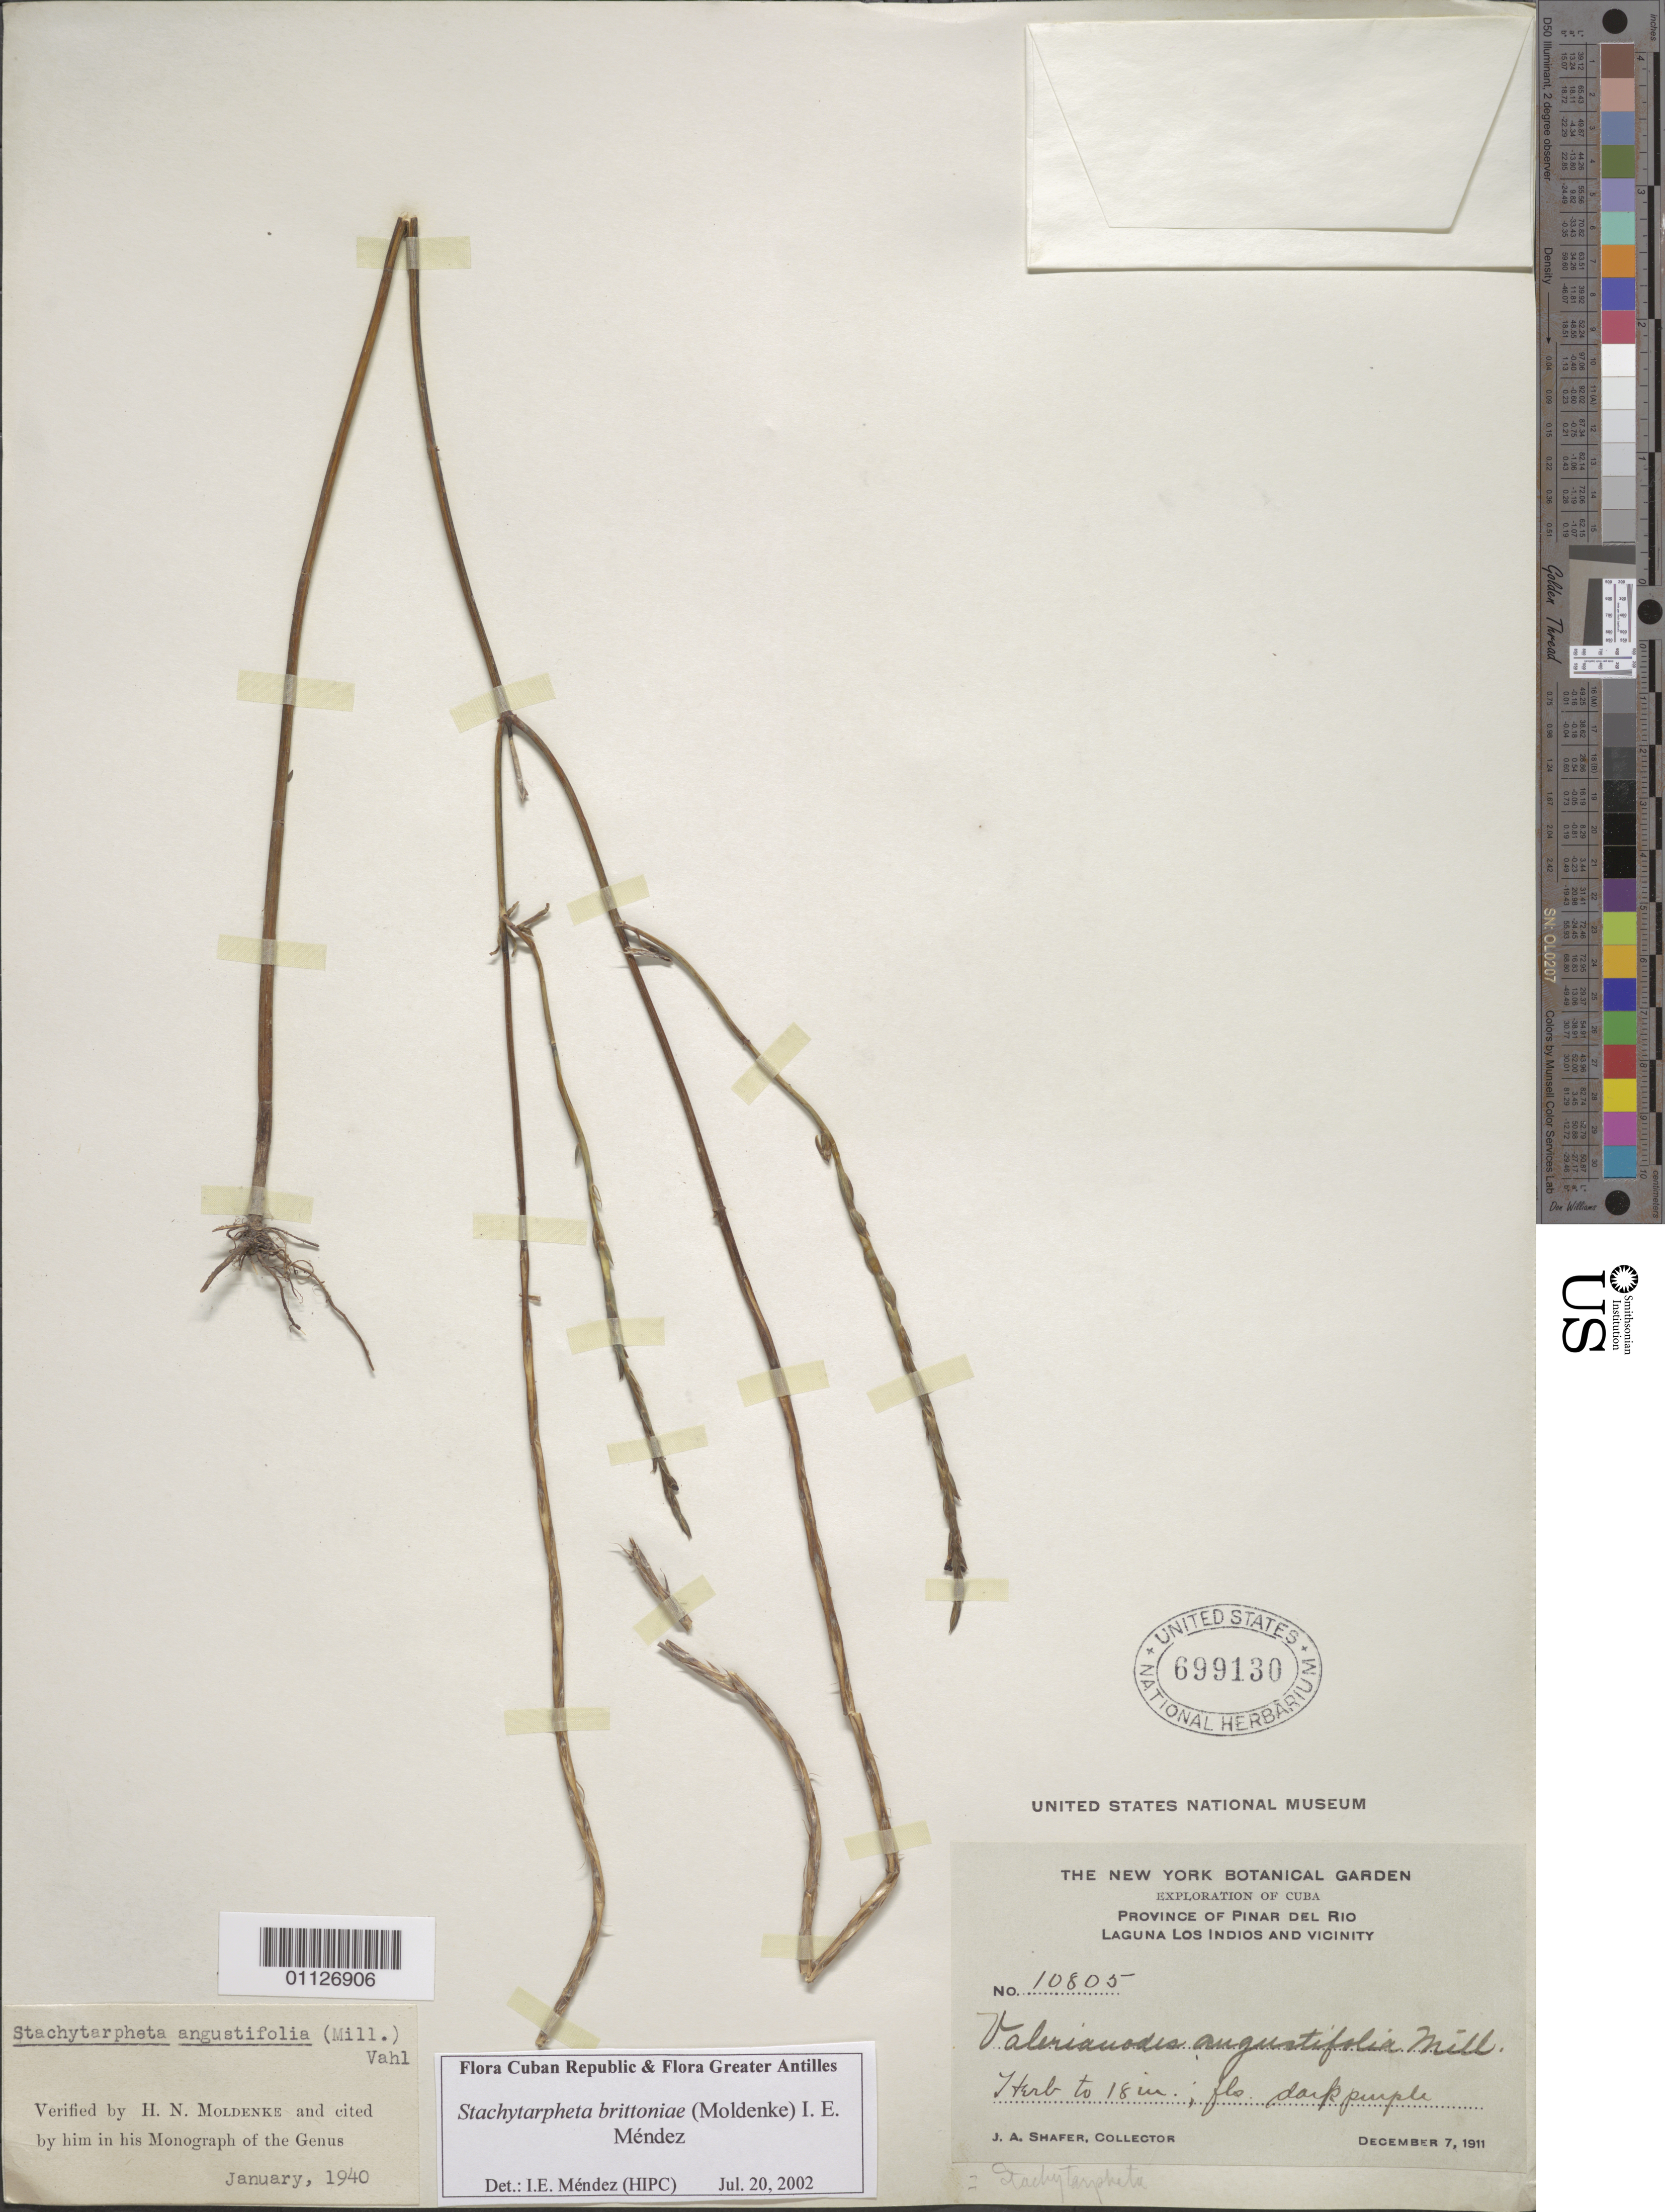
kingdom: Plantae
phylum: Tracheophyta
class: Magnoliopsida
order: Lamiales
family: Verbenaceae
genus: Stachytarpheta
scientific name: Stachytarpheta brittoniae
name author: (Moldenke) I.E. Méndez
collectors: J. A. Shafer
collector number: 10805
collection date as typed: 07 Dec 1911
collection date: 1911-12-07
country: Cuba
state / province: Pinar del Rio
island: Cuba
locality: Laguna Los Indios and vicinity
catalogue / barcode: US 699130